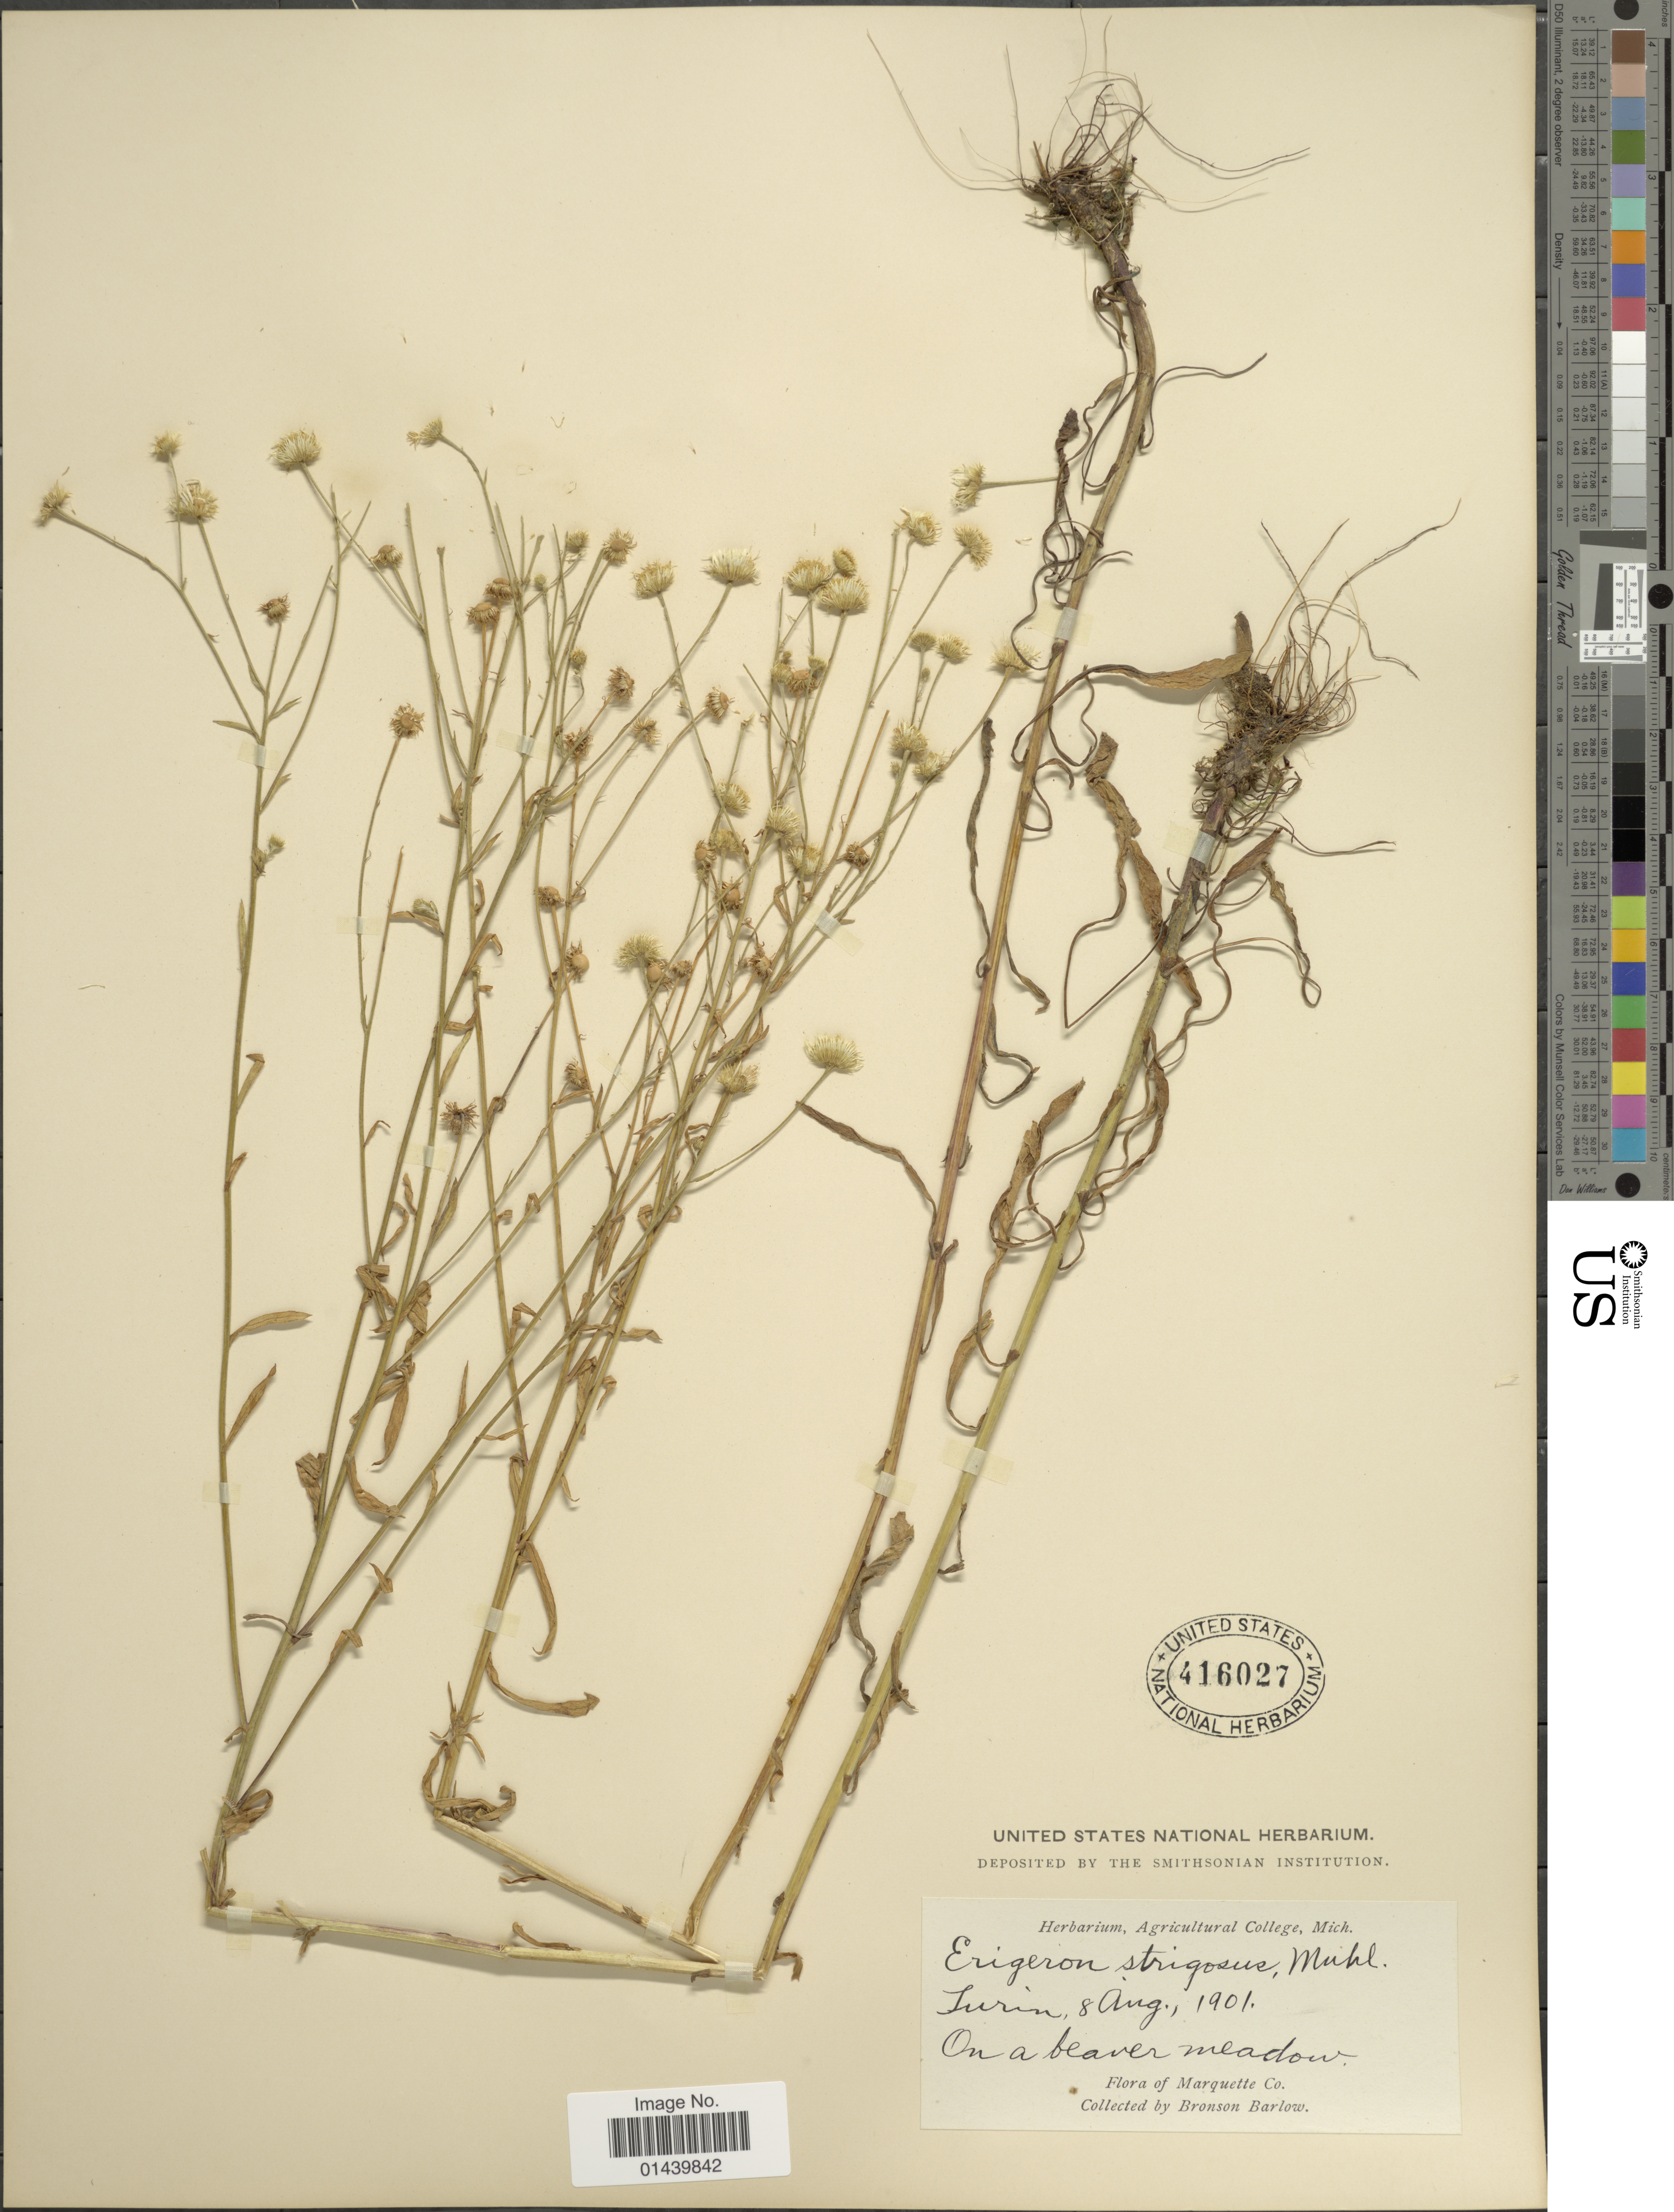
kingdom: Plantae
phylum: Tracheophyta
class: Magnoliopsida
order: Asterales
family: Asteraceae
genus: Erigeron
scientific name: Erigeron strigosus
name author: Muhl. ex Willd.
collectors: Barlow, B.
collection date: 1901-08-08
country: United States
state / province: Michigan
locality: Turin. Marquette Co.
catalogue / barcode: US 416027